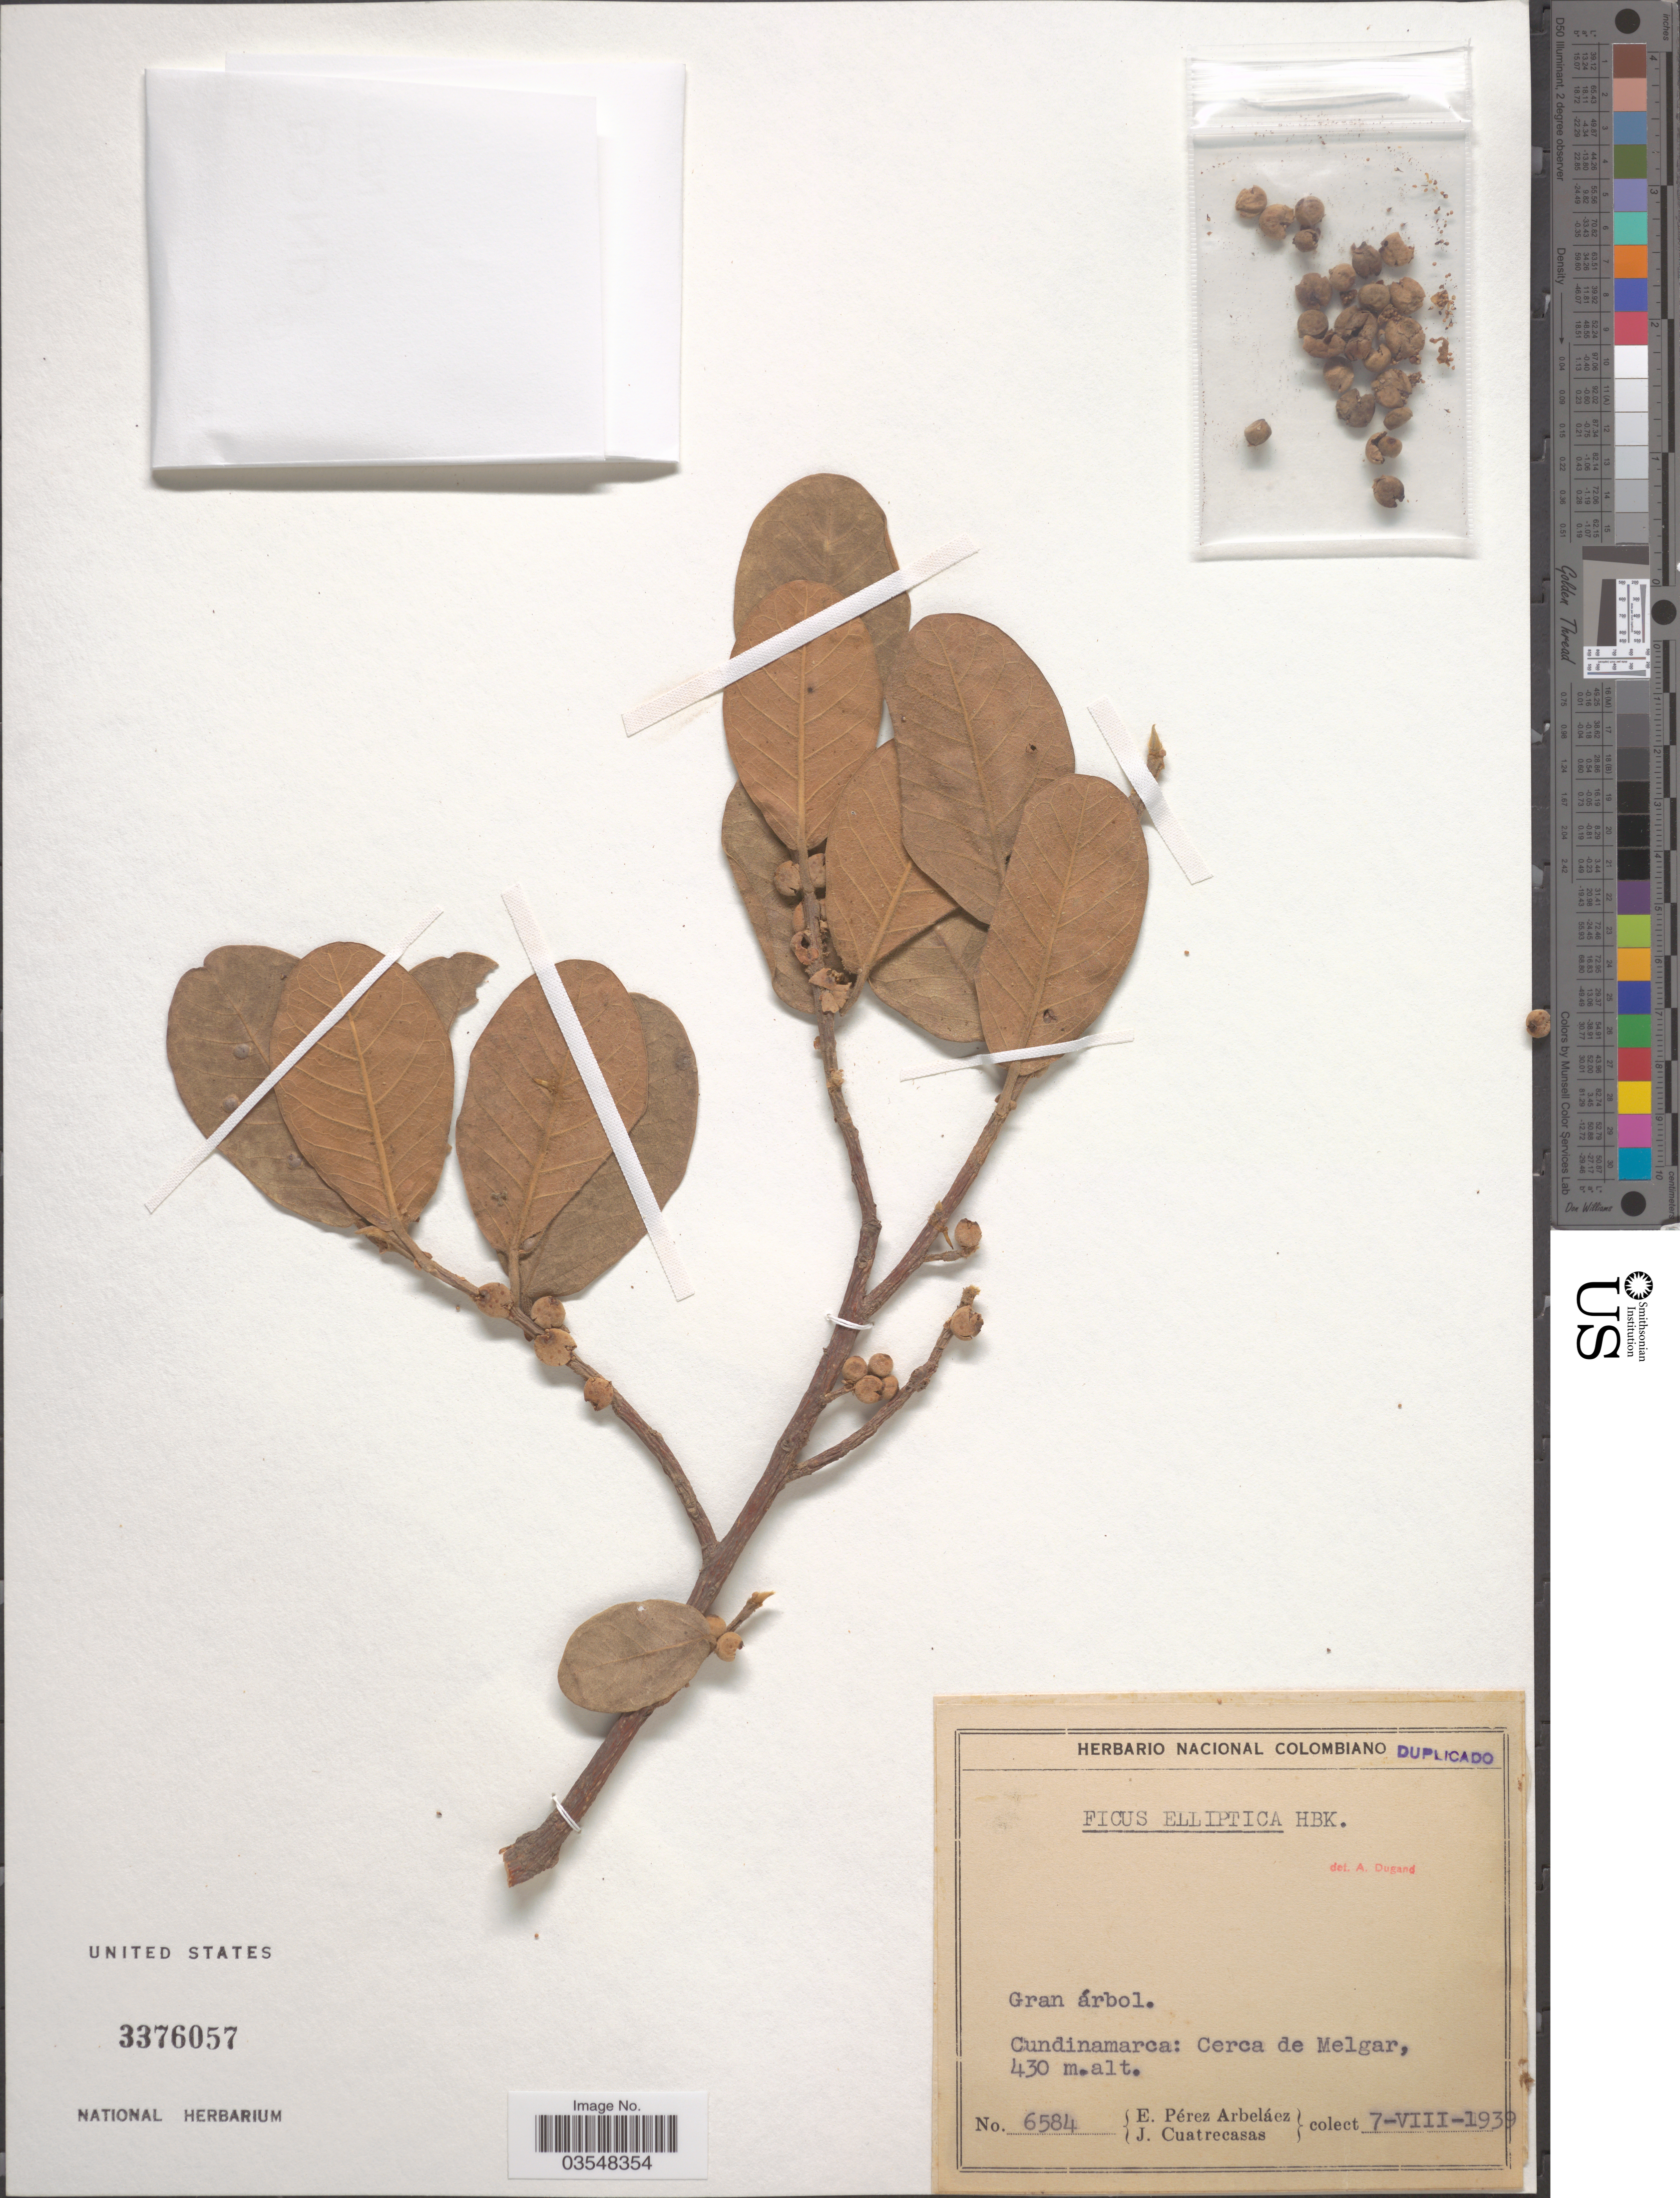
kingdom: Plantae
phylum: Tracheophyta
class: Magnoliopsida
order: Rosales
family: Moraceae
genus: Ficus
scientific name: Ficus dendrocida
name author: Kunth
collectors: E. Pérez Arbeláez & J. Cuatrecasas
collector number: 6584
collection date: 1939-08-07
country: Colombia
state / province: Cundinamarca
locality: Cerca de Melgar.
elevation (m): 430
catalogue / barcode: US 3376057